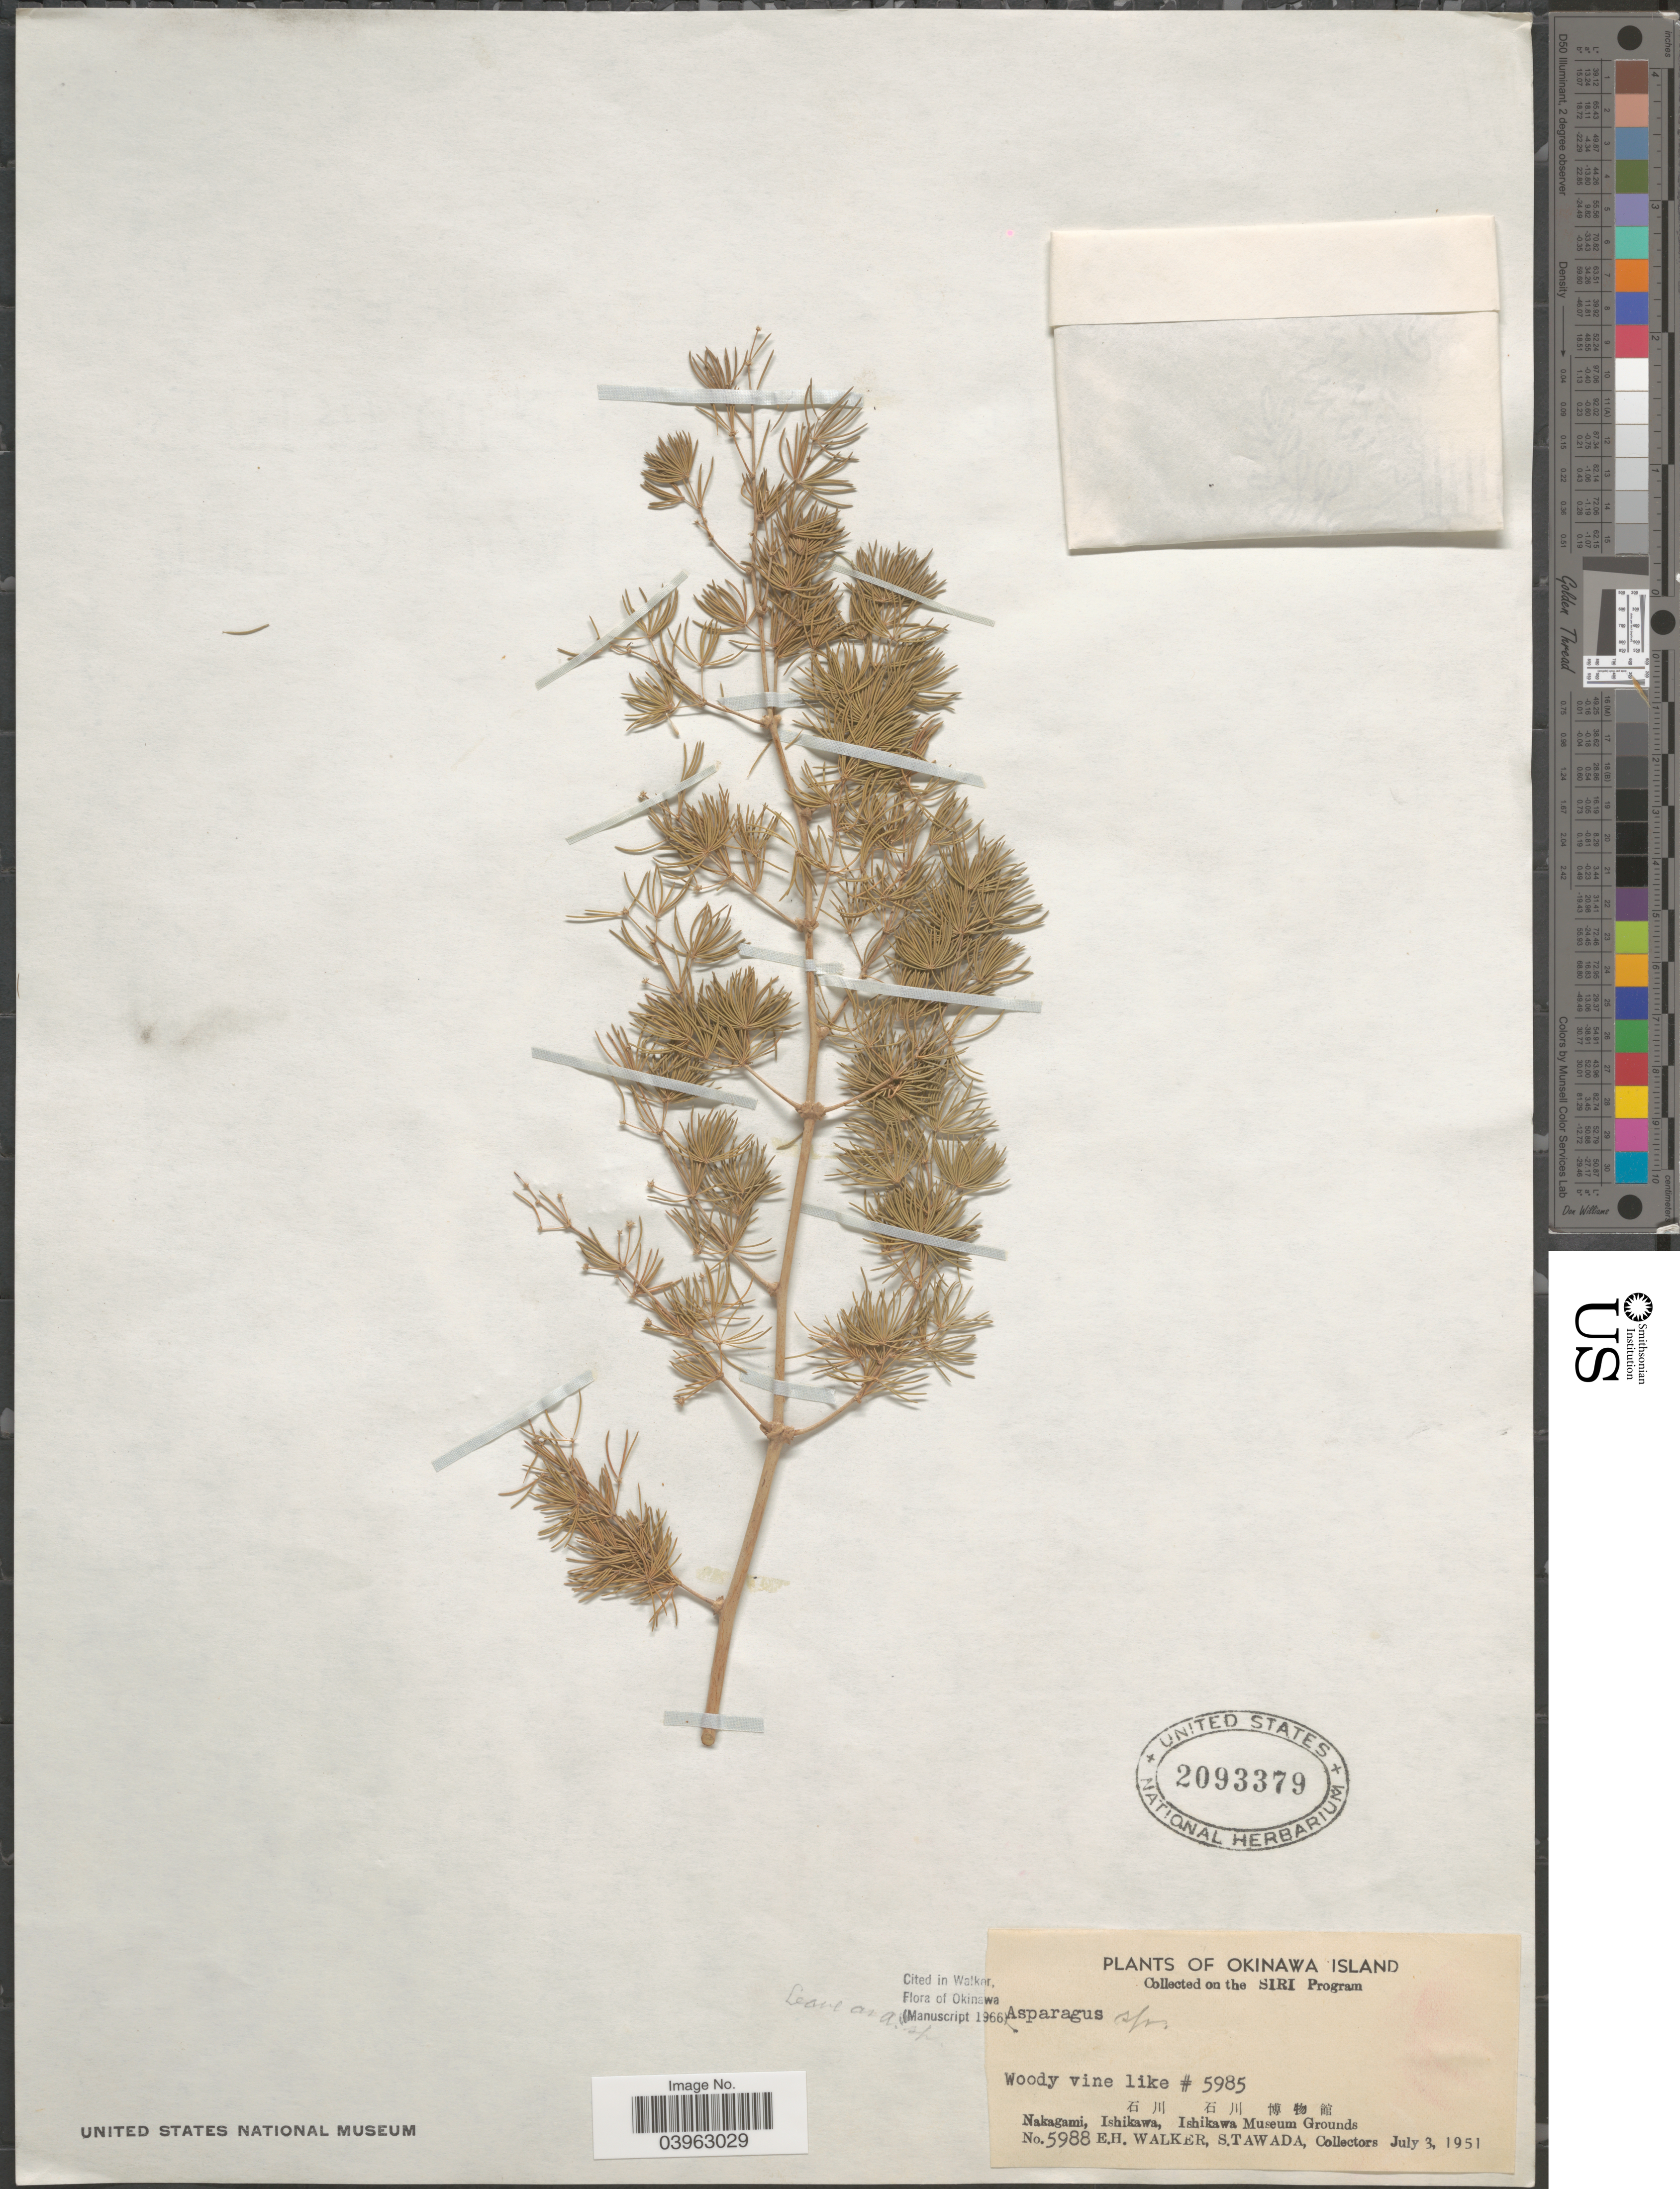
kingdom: Plantae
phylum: Tracheophyta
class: Liliopsida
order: Asparagales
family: Asparagaceae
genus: Asparagus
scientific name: Asparagus sp.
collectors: E. H. Walker & S. Tawada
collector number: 5988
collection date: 1951-07-03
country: Japan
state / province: Okinawa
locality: Nakagami, Ishikawa, Ishikawa Museum Grounds.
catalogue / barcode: US 2093379